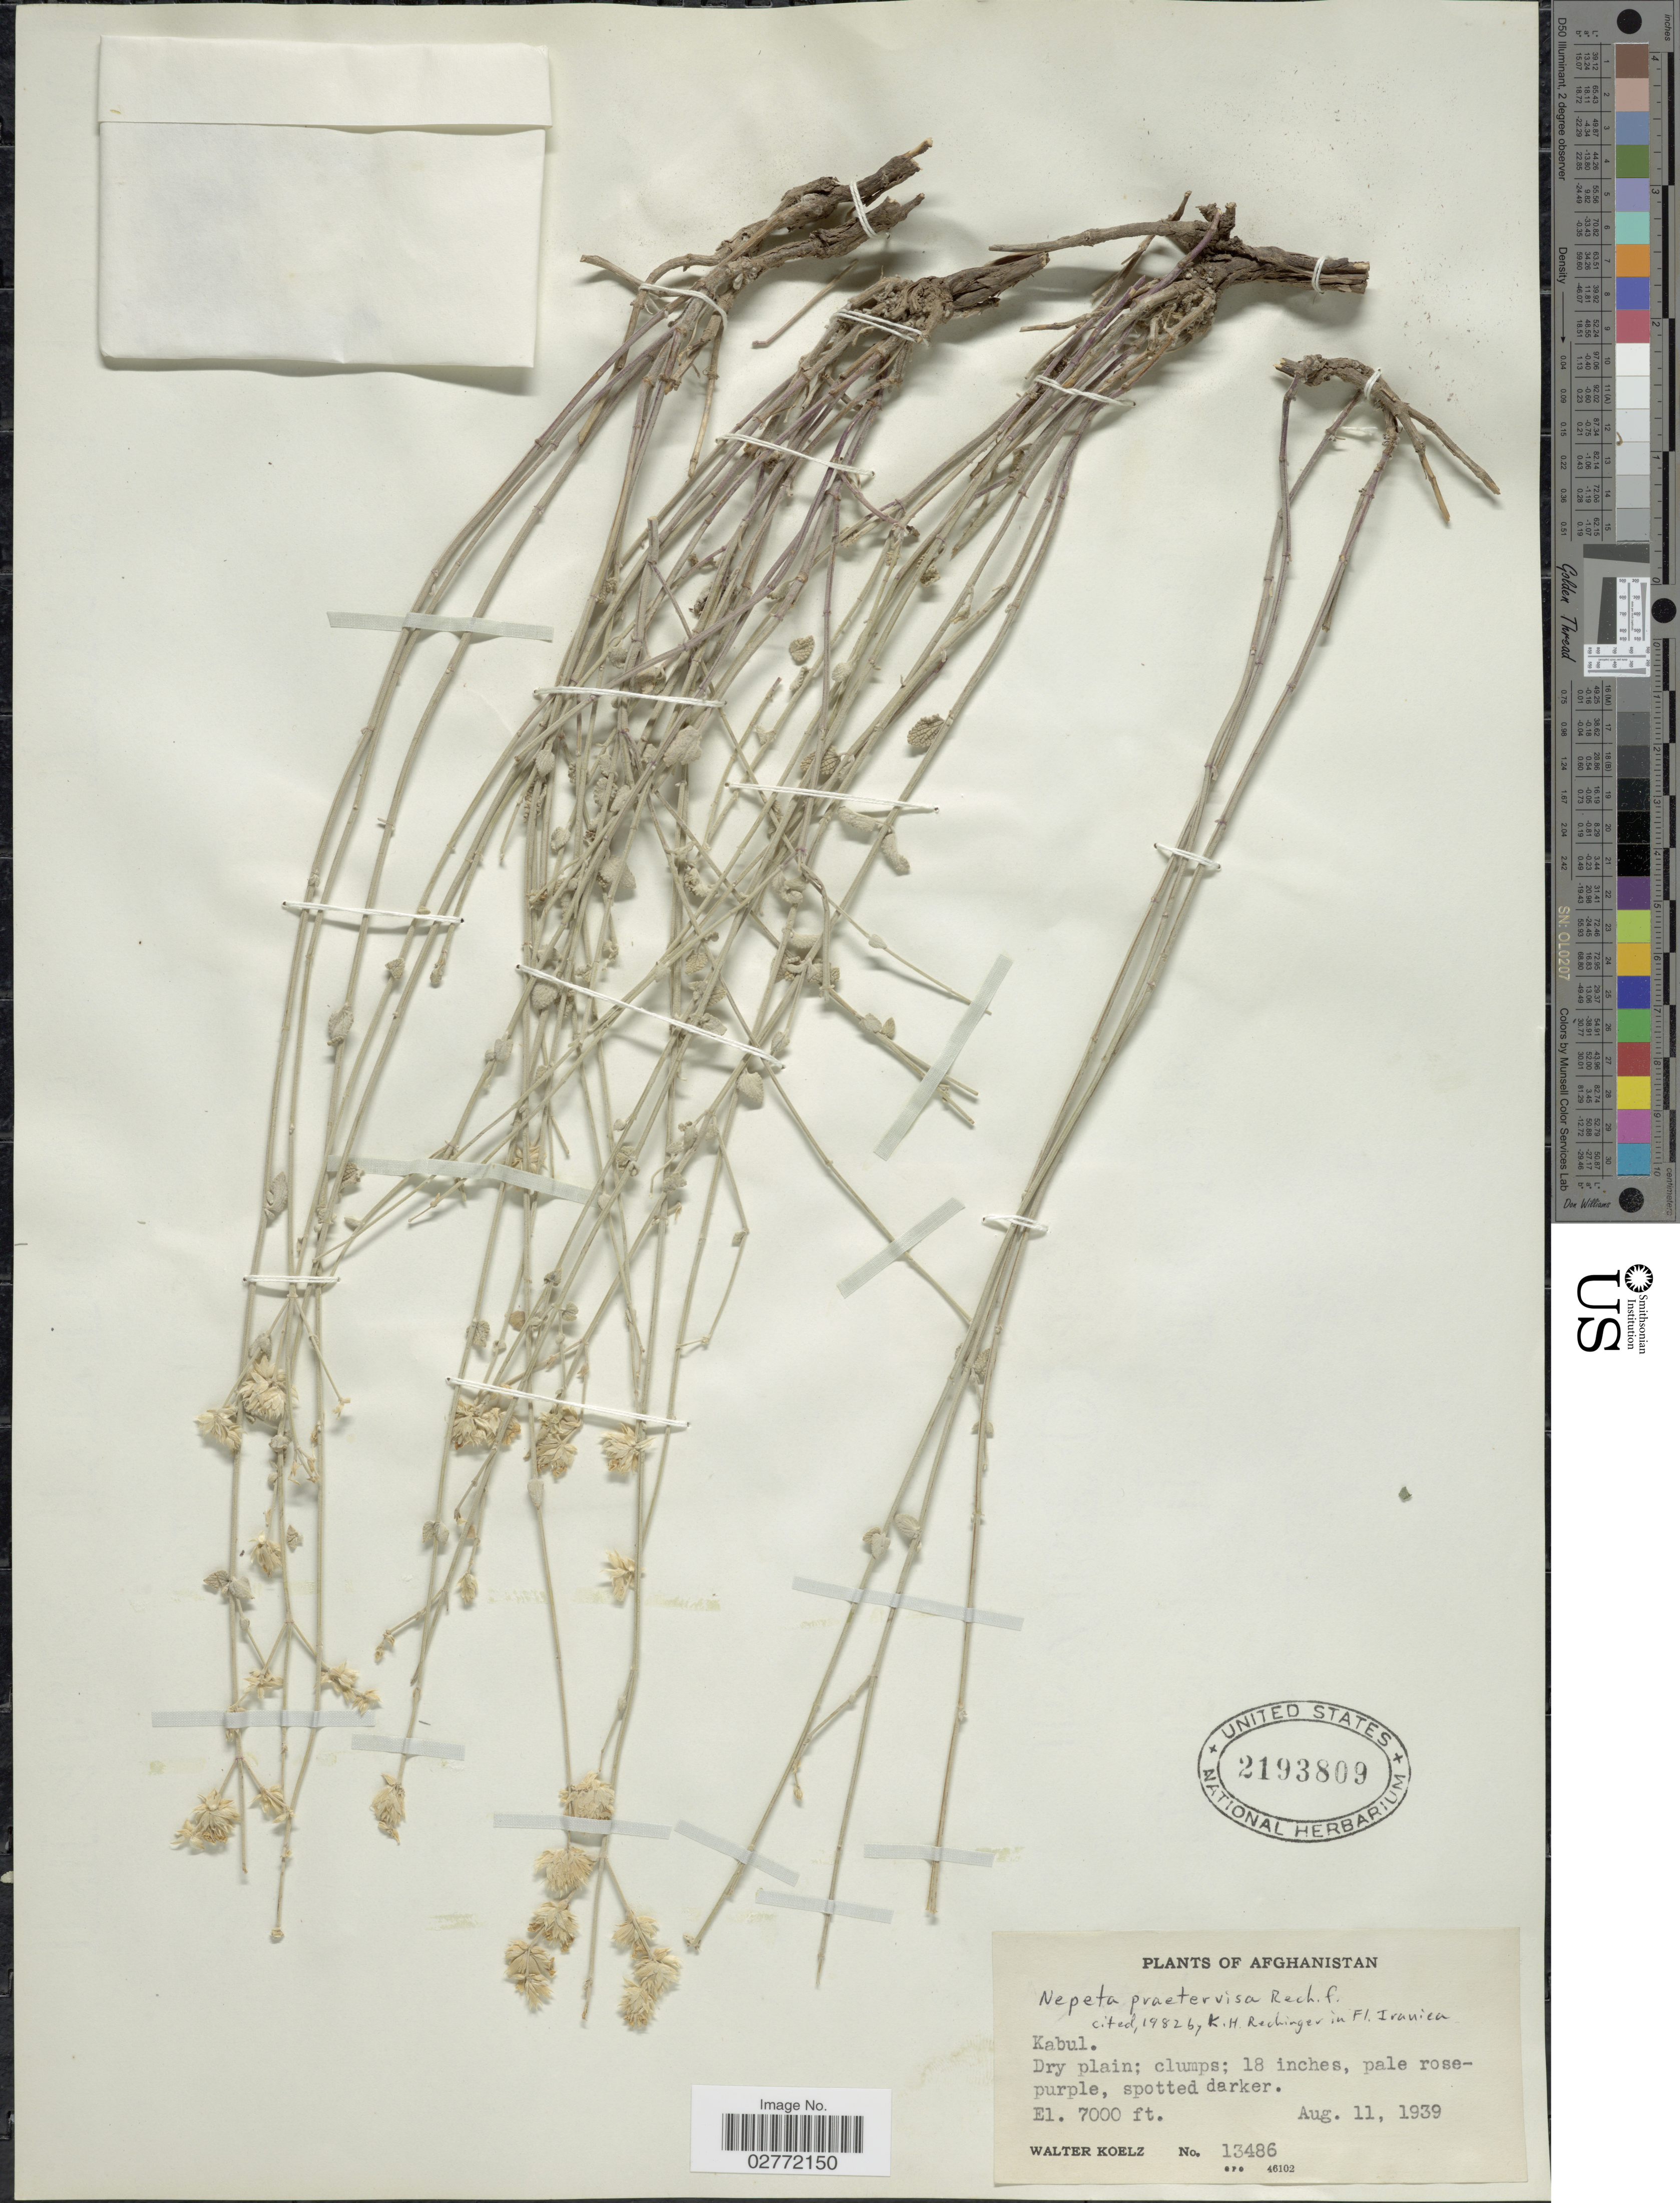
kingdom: Plantae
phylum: Tracheophyta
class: Magnoliopsida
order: Lamiales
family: Lamiaceae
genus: Nepeta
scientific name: Nepeta praetervisa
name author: Rech. f.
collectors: W. N. Koelz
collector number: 13486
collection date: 1939-08-11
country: Afghanistan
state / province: Kabul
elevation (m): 2134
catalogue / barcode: US 2193809